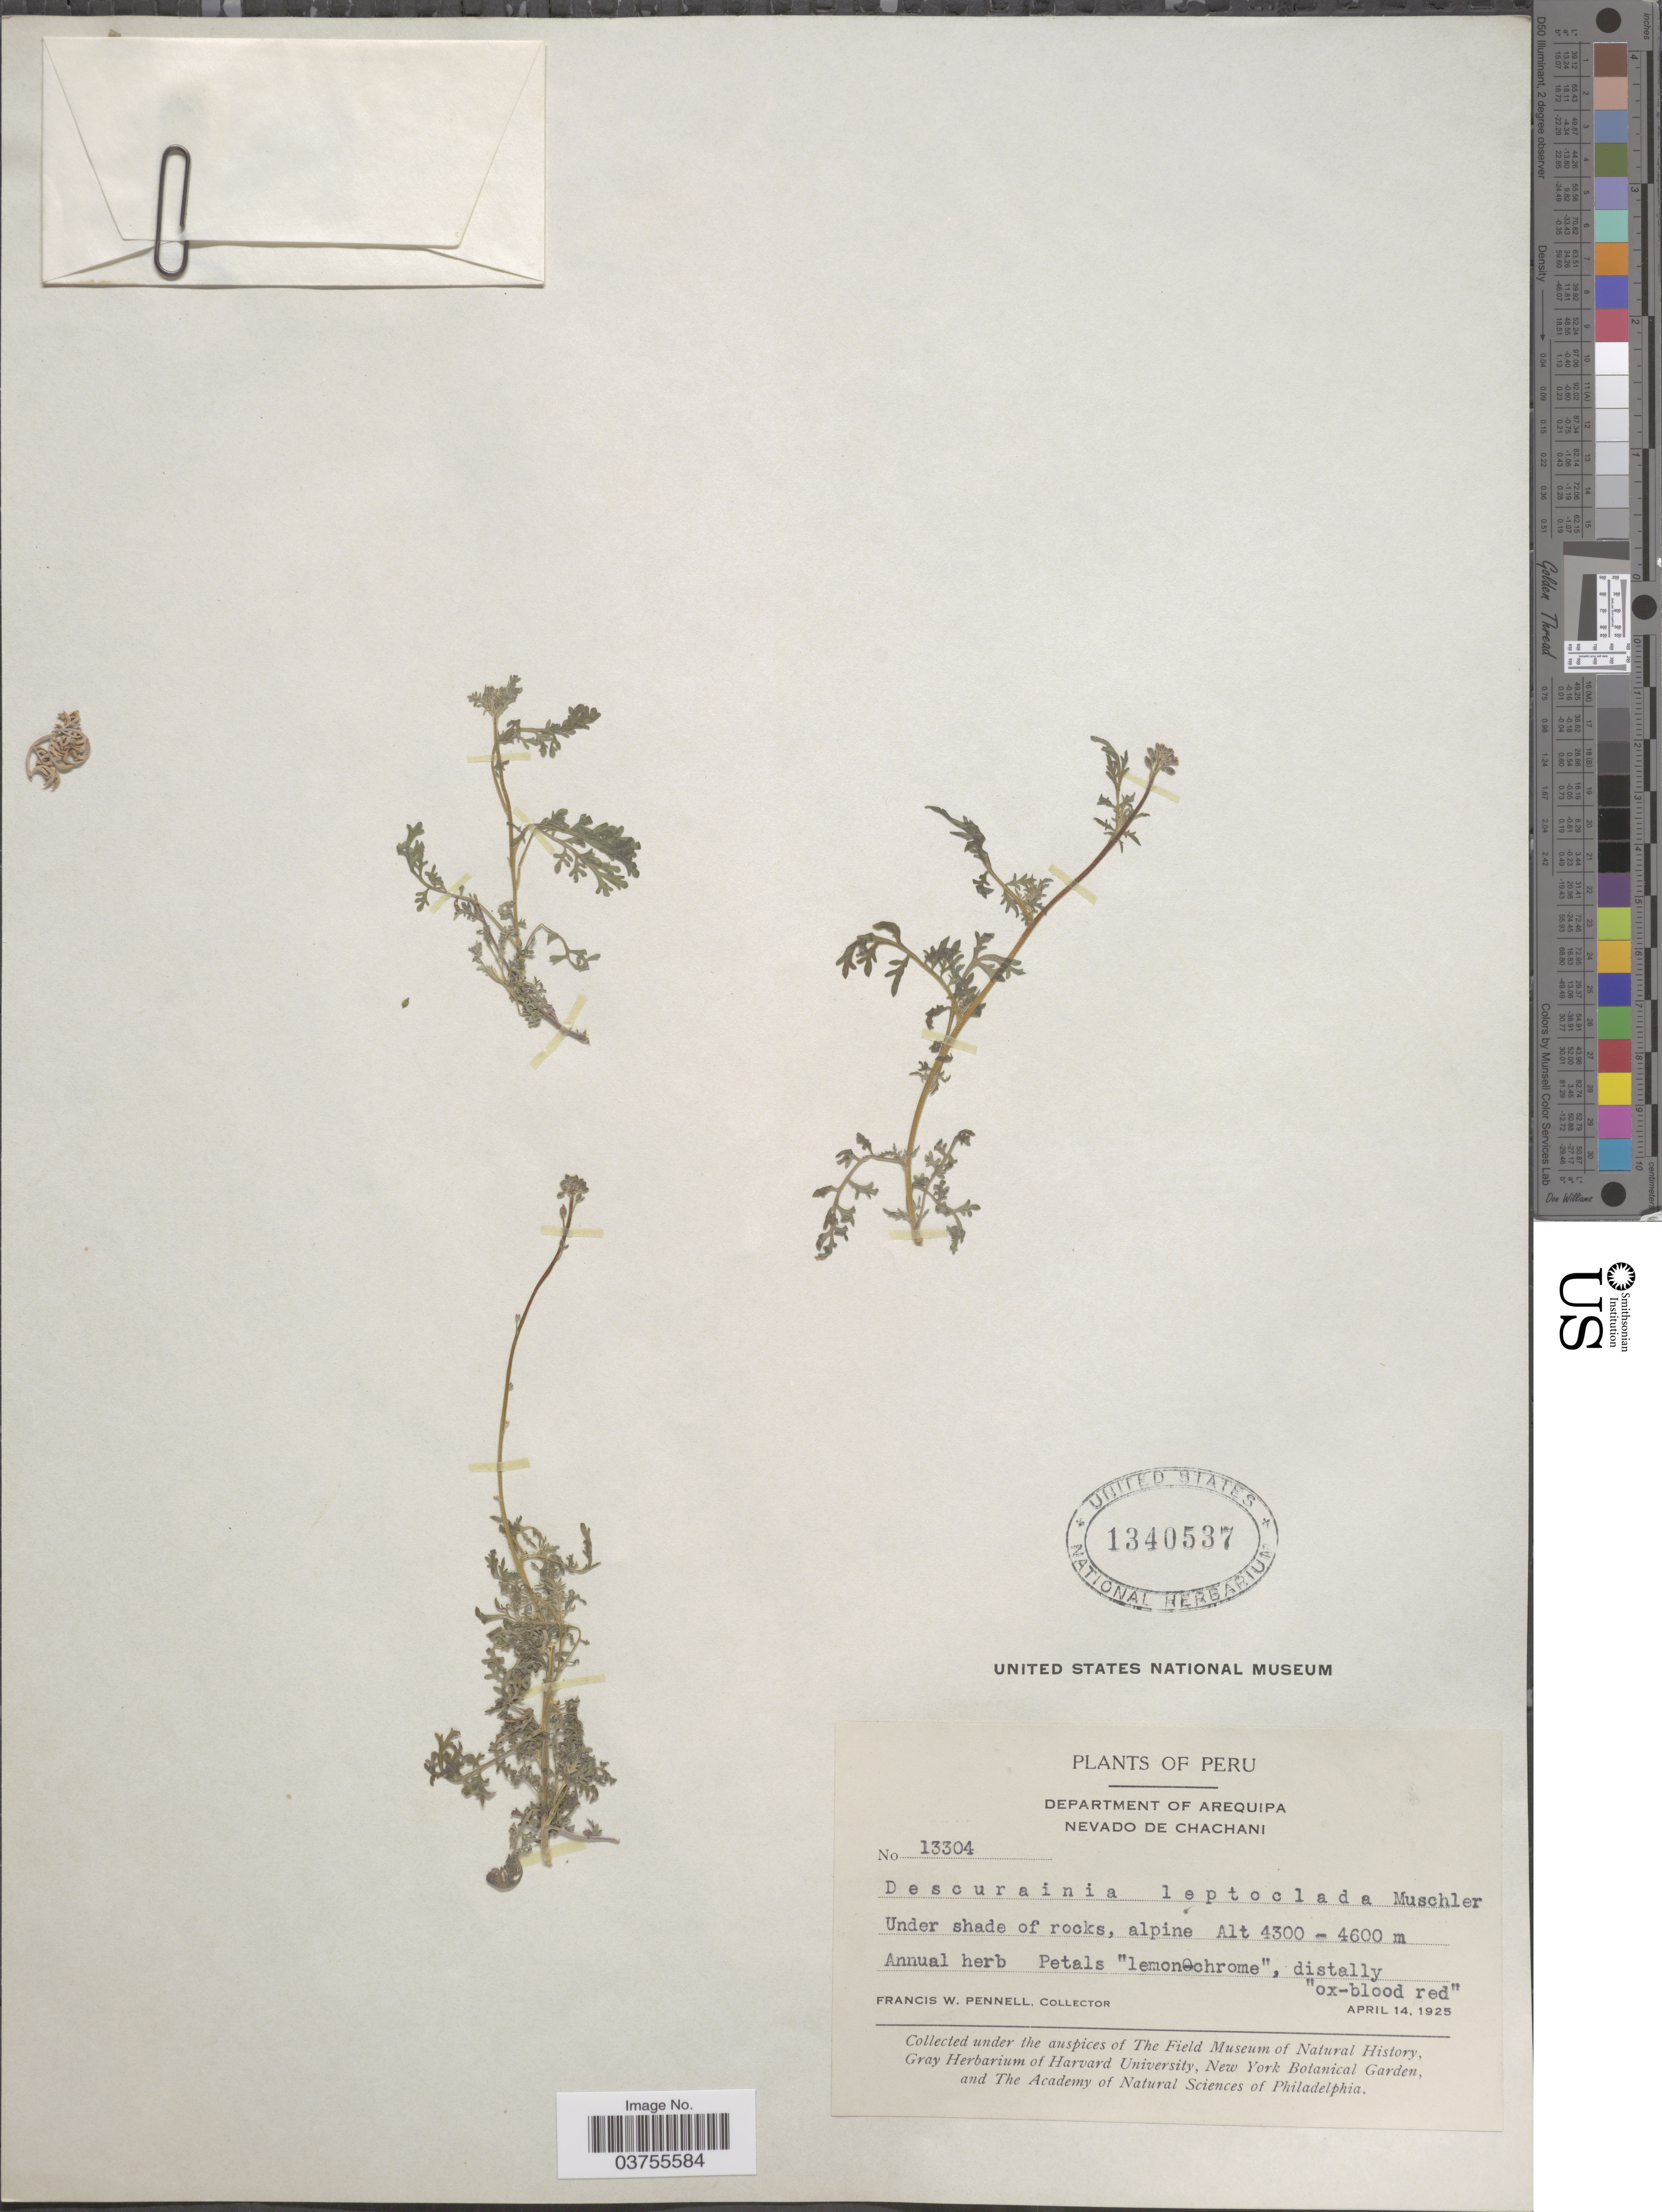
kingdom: Plantae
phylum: Tracheophyta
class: Magnoliopsida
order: Brassicales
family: Brassicaceae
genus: Descurainia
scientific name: Descurainia leptoclada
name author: (C.A. Mey.) Muschl.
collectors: F. W. Pennell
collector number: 13304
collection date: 1925-04-14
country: Peru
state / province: Arequipa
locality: Department of Arequipa. Nevado de Chachani.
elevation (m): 4300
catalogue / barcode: US 1340537